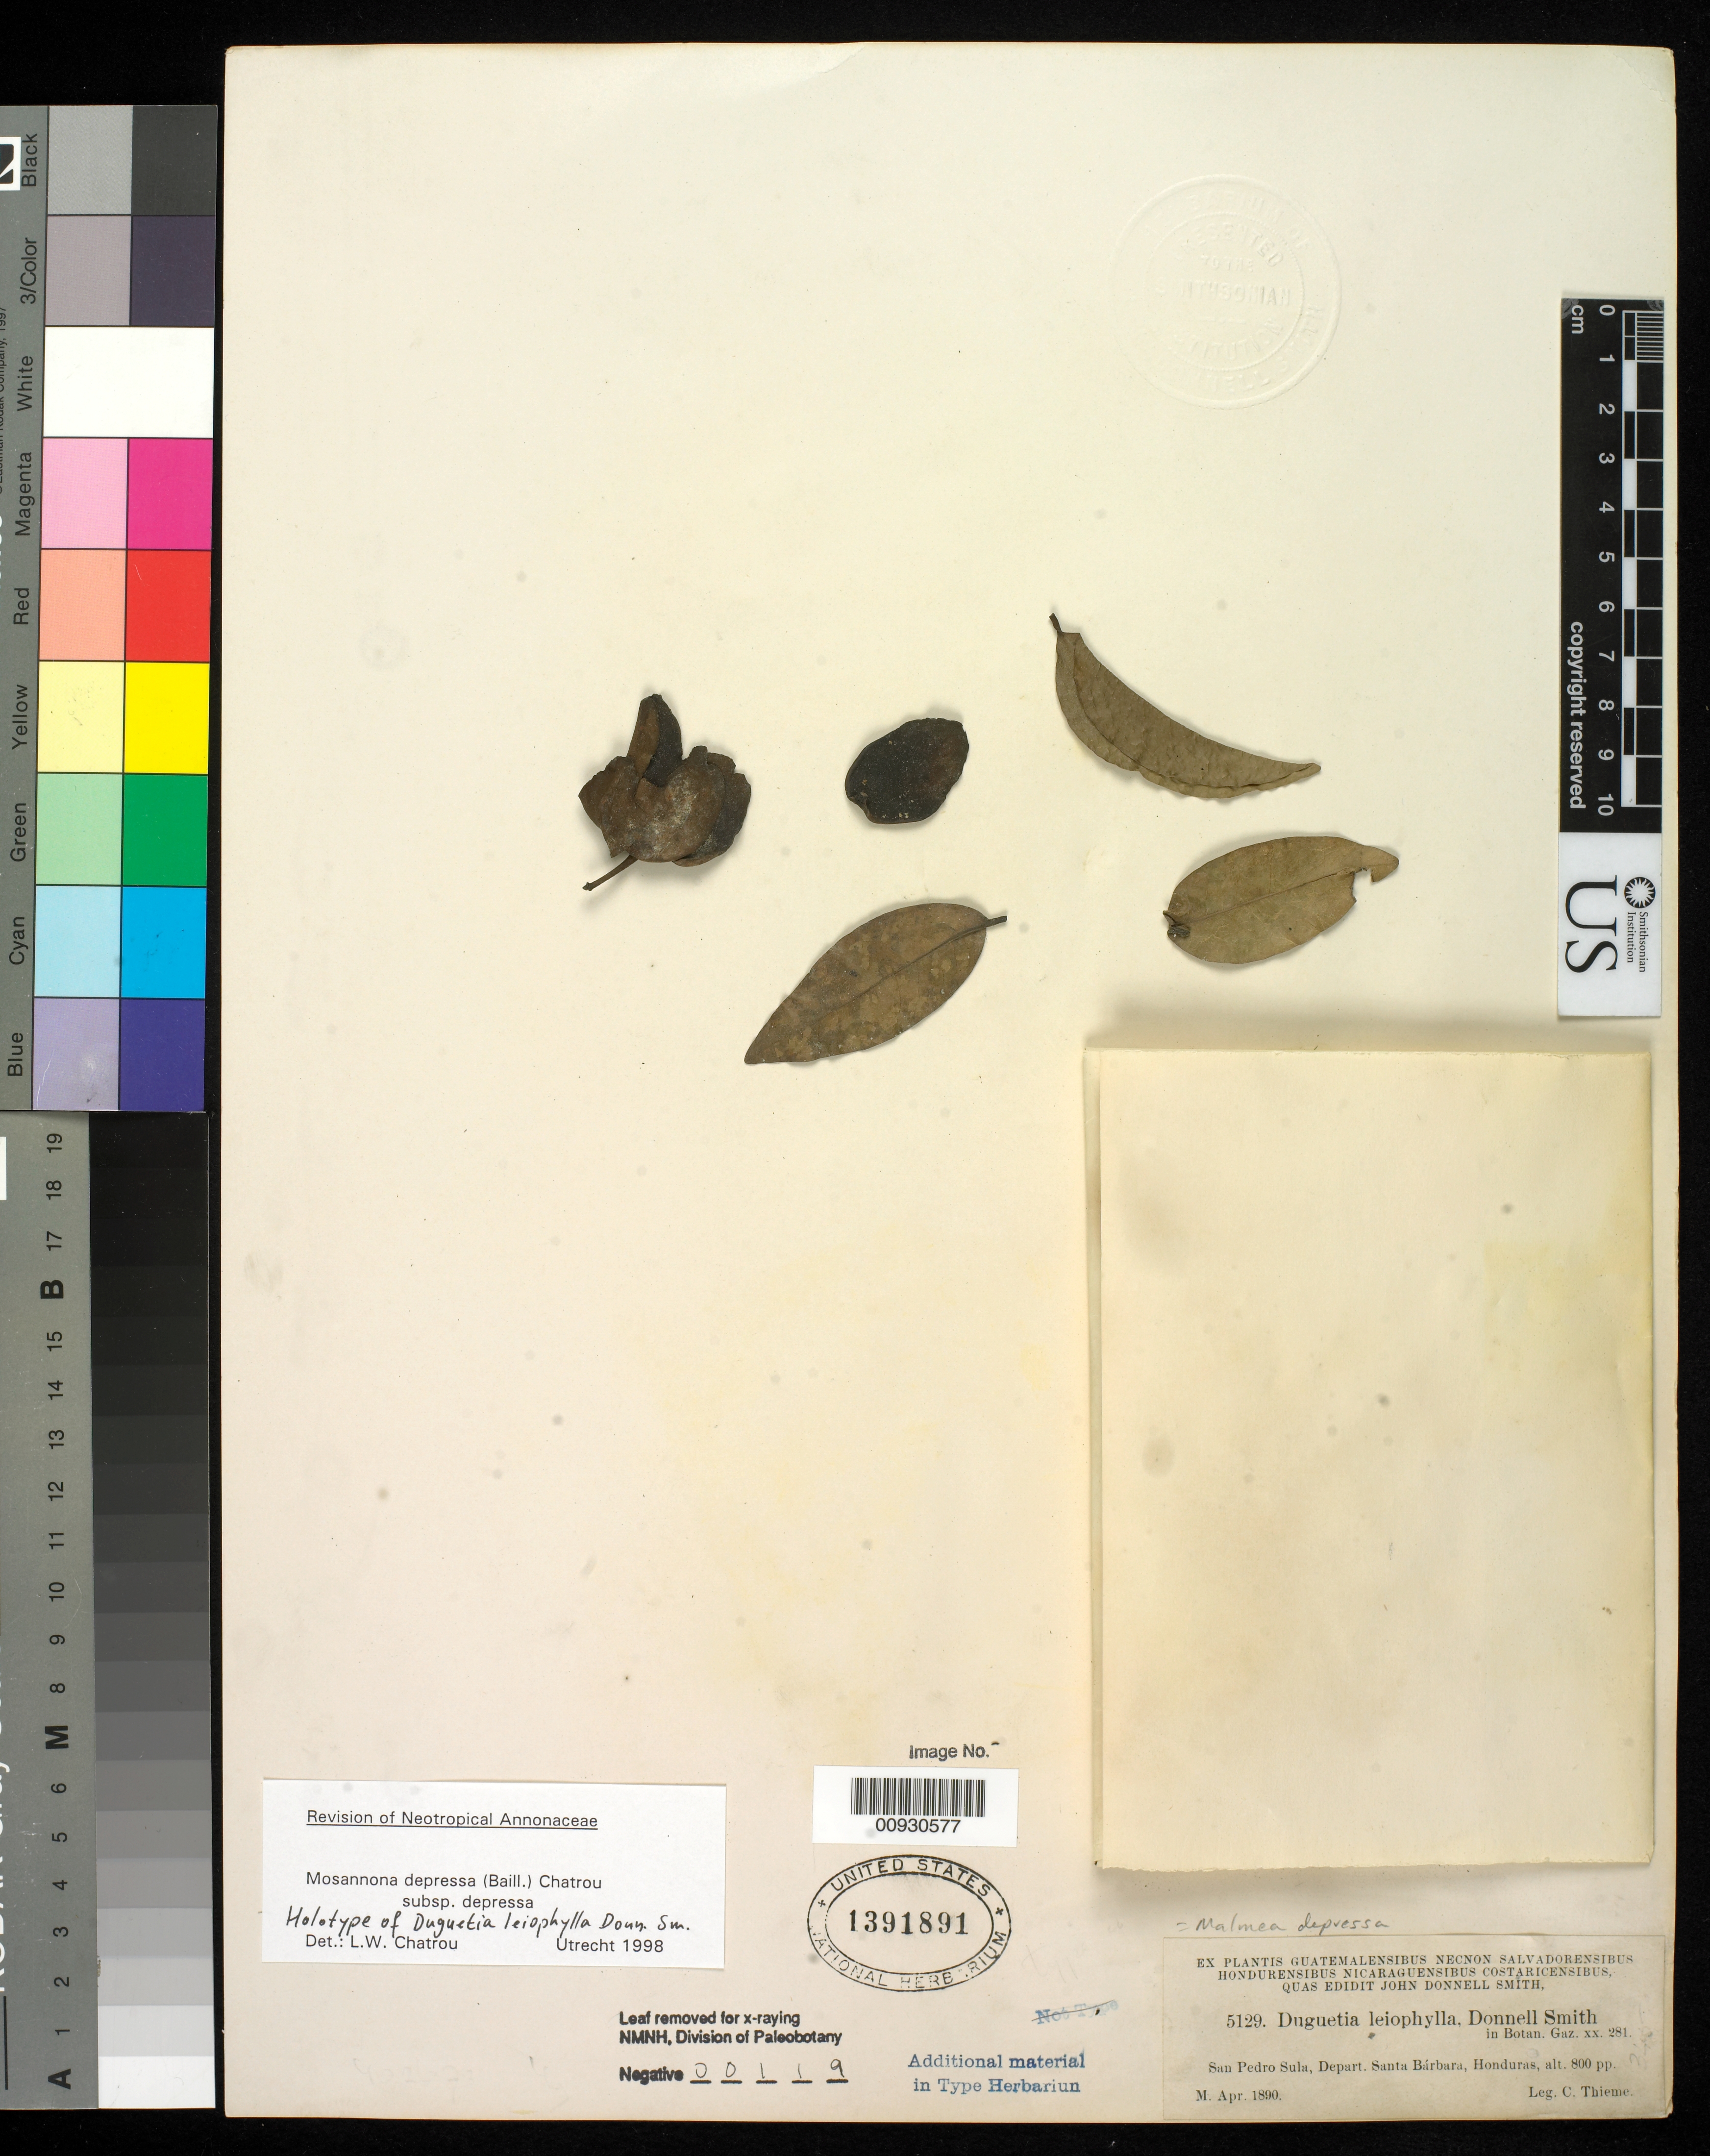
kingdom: Plantae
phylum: Tracheophyta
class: Magnoliopsida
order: Magnoliales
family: Annonaceae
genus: Duguetia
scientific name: Duguetia leiophylla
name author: Donn. Sm.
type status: Holotype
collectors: C. Thieme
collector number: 5129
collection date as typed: Apr 1890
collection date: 1890-04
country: Honduras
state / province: Santa Bárbara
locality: San Pedro Sula.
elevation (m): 244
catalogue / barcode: US 1391891